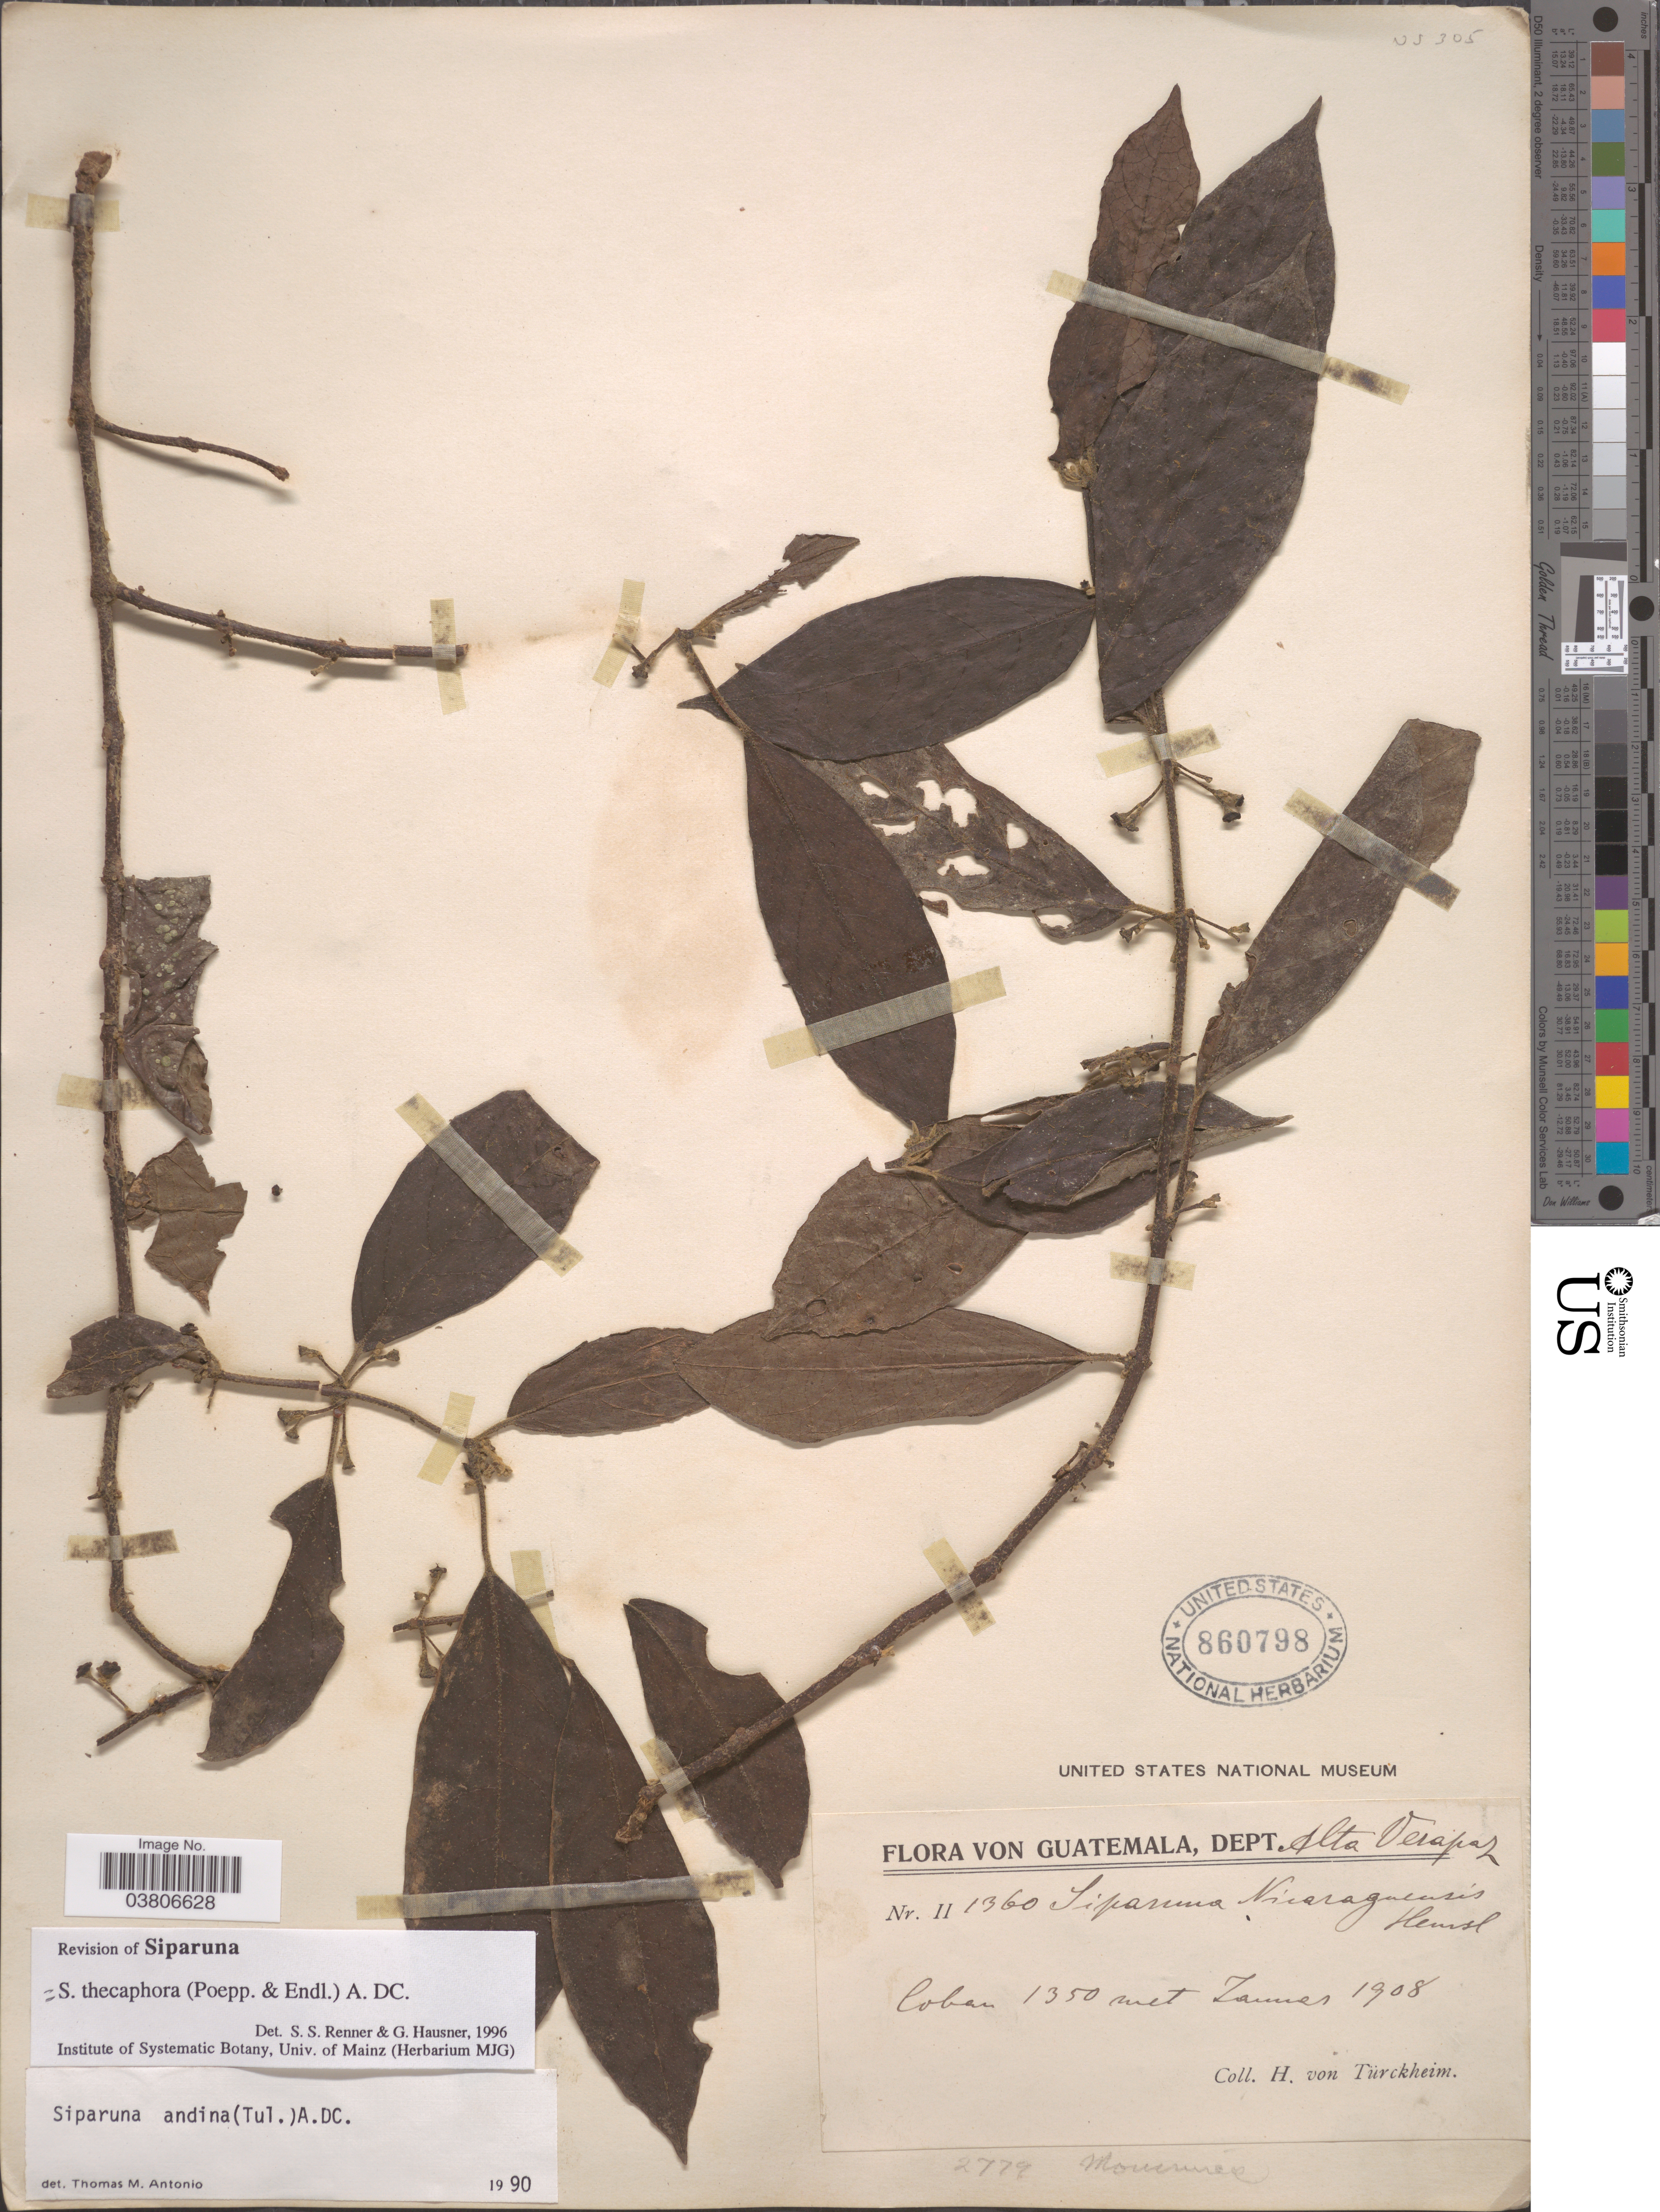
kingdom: Plantae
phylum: Tracheophyta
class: Magnoliopsida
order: Laurales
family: Siparunaceae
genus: Siparuna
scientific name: Siparuna thecaphora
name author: (Poepp. & Endl.) A. DC.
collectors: H. von Türckheim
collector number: II1360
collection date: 1908-01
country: Guatemala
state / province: Alta Verapaz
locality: Dept. Alta Verapaz. Coban.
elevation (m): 1350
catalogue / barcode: US 860798